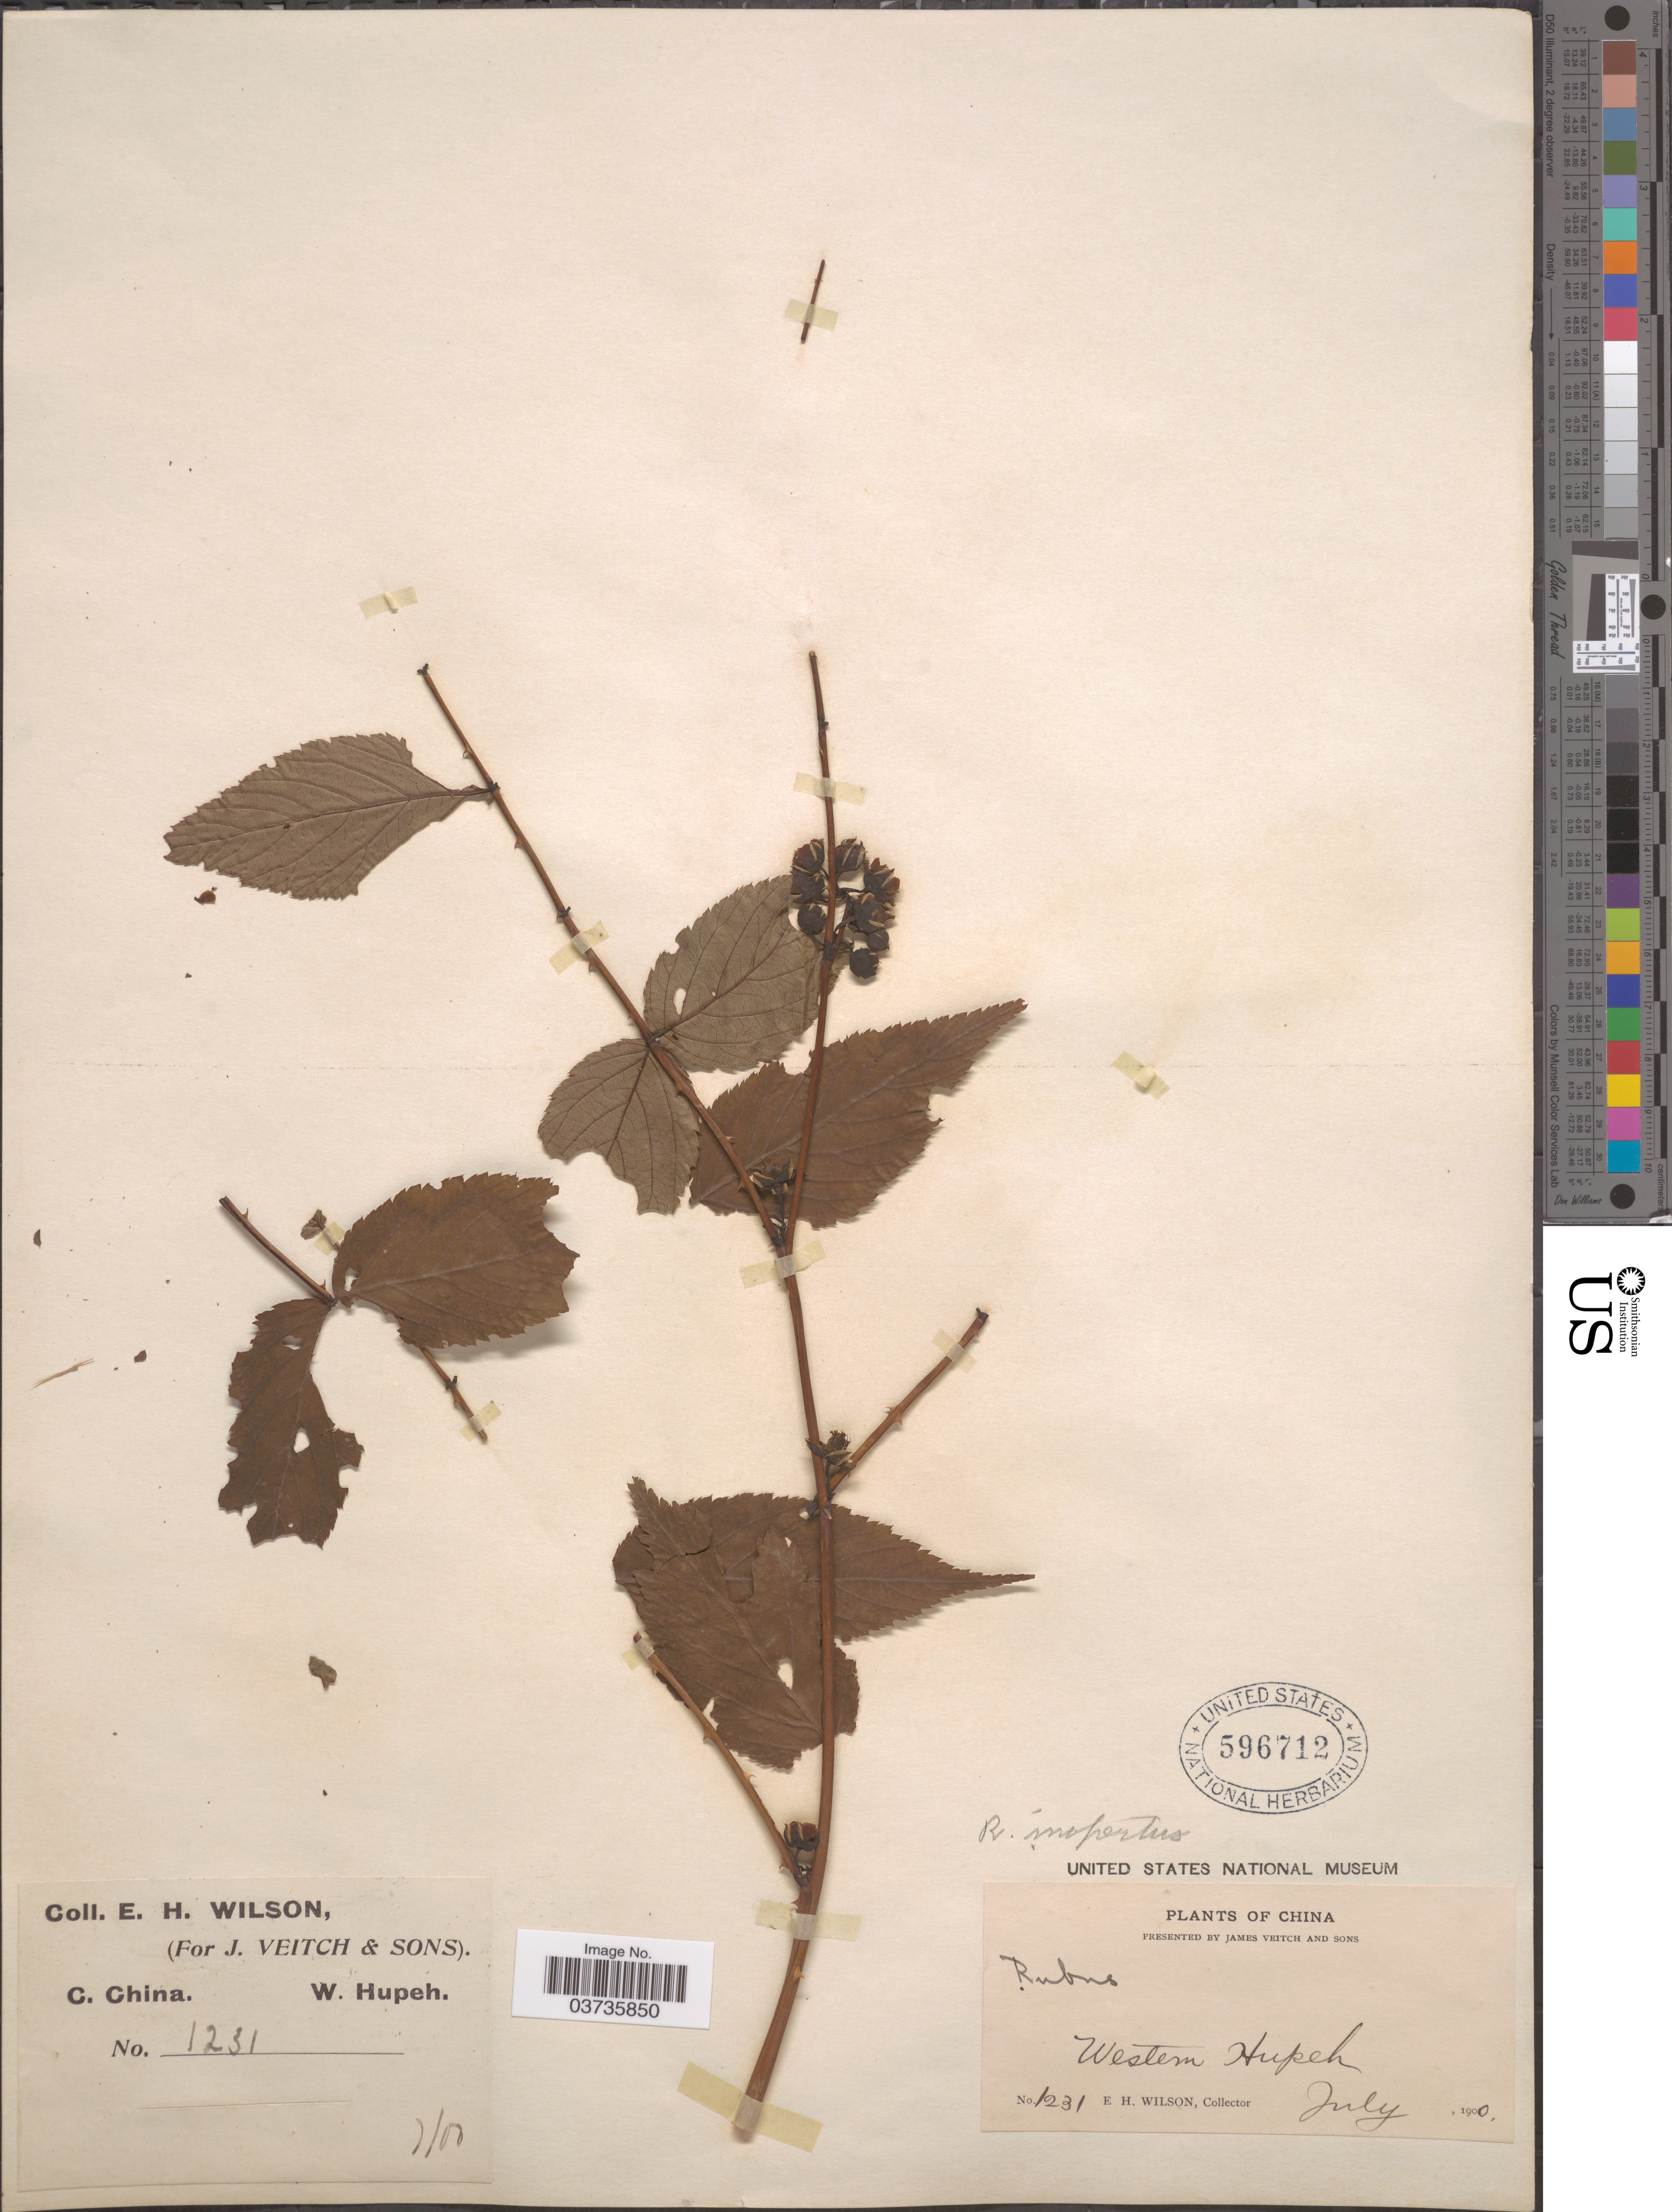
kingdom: Plantae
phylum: Tracheophyta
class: Magnoliopsida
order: Rosales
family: Rosaceae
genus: Rubus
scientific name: Rubus inopertus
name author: (Focke ex Diels) Focke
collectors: E. Wilson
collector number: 1231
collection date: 1900-07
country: China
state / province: Hubei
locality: C. China. Western Hupeh.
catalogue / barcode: US 596712